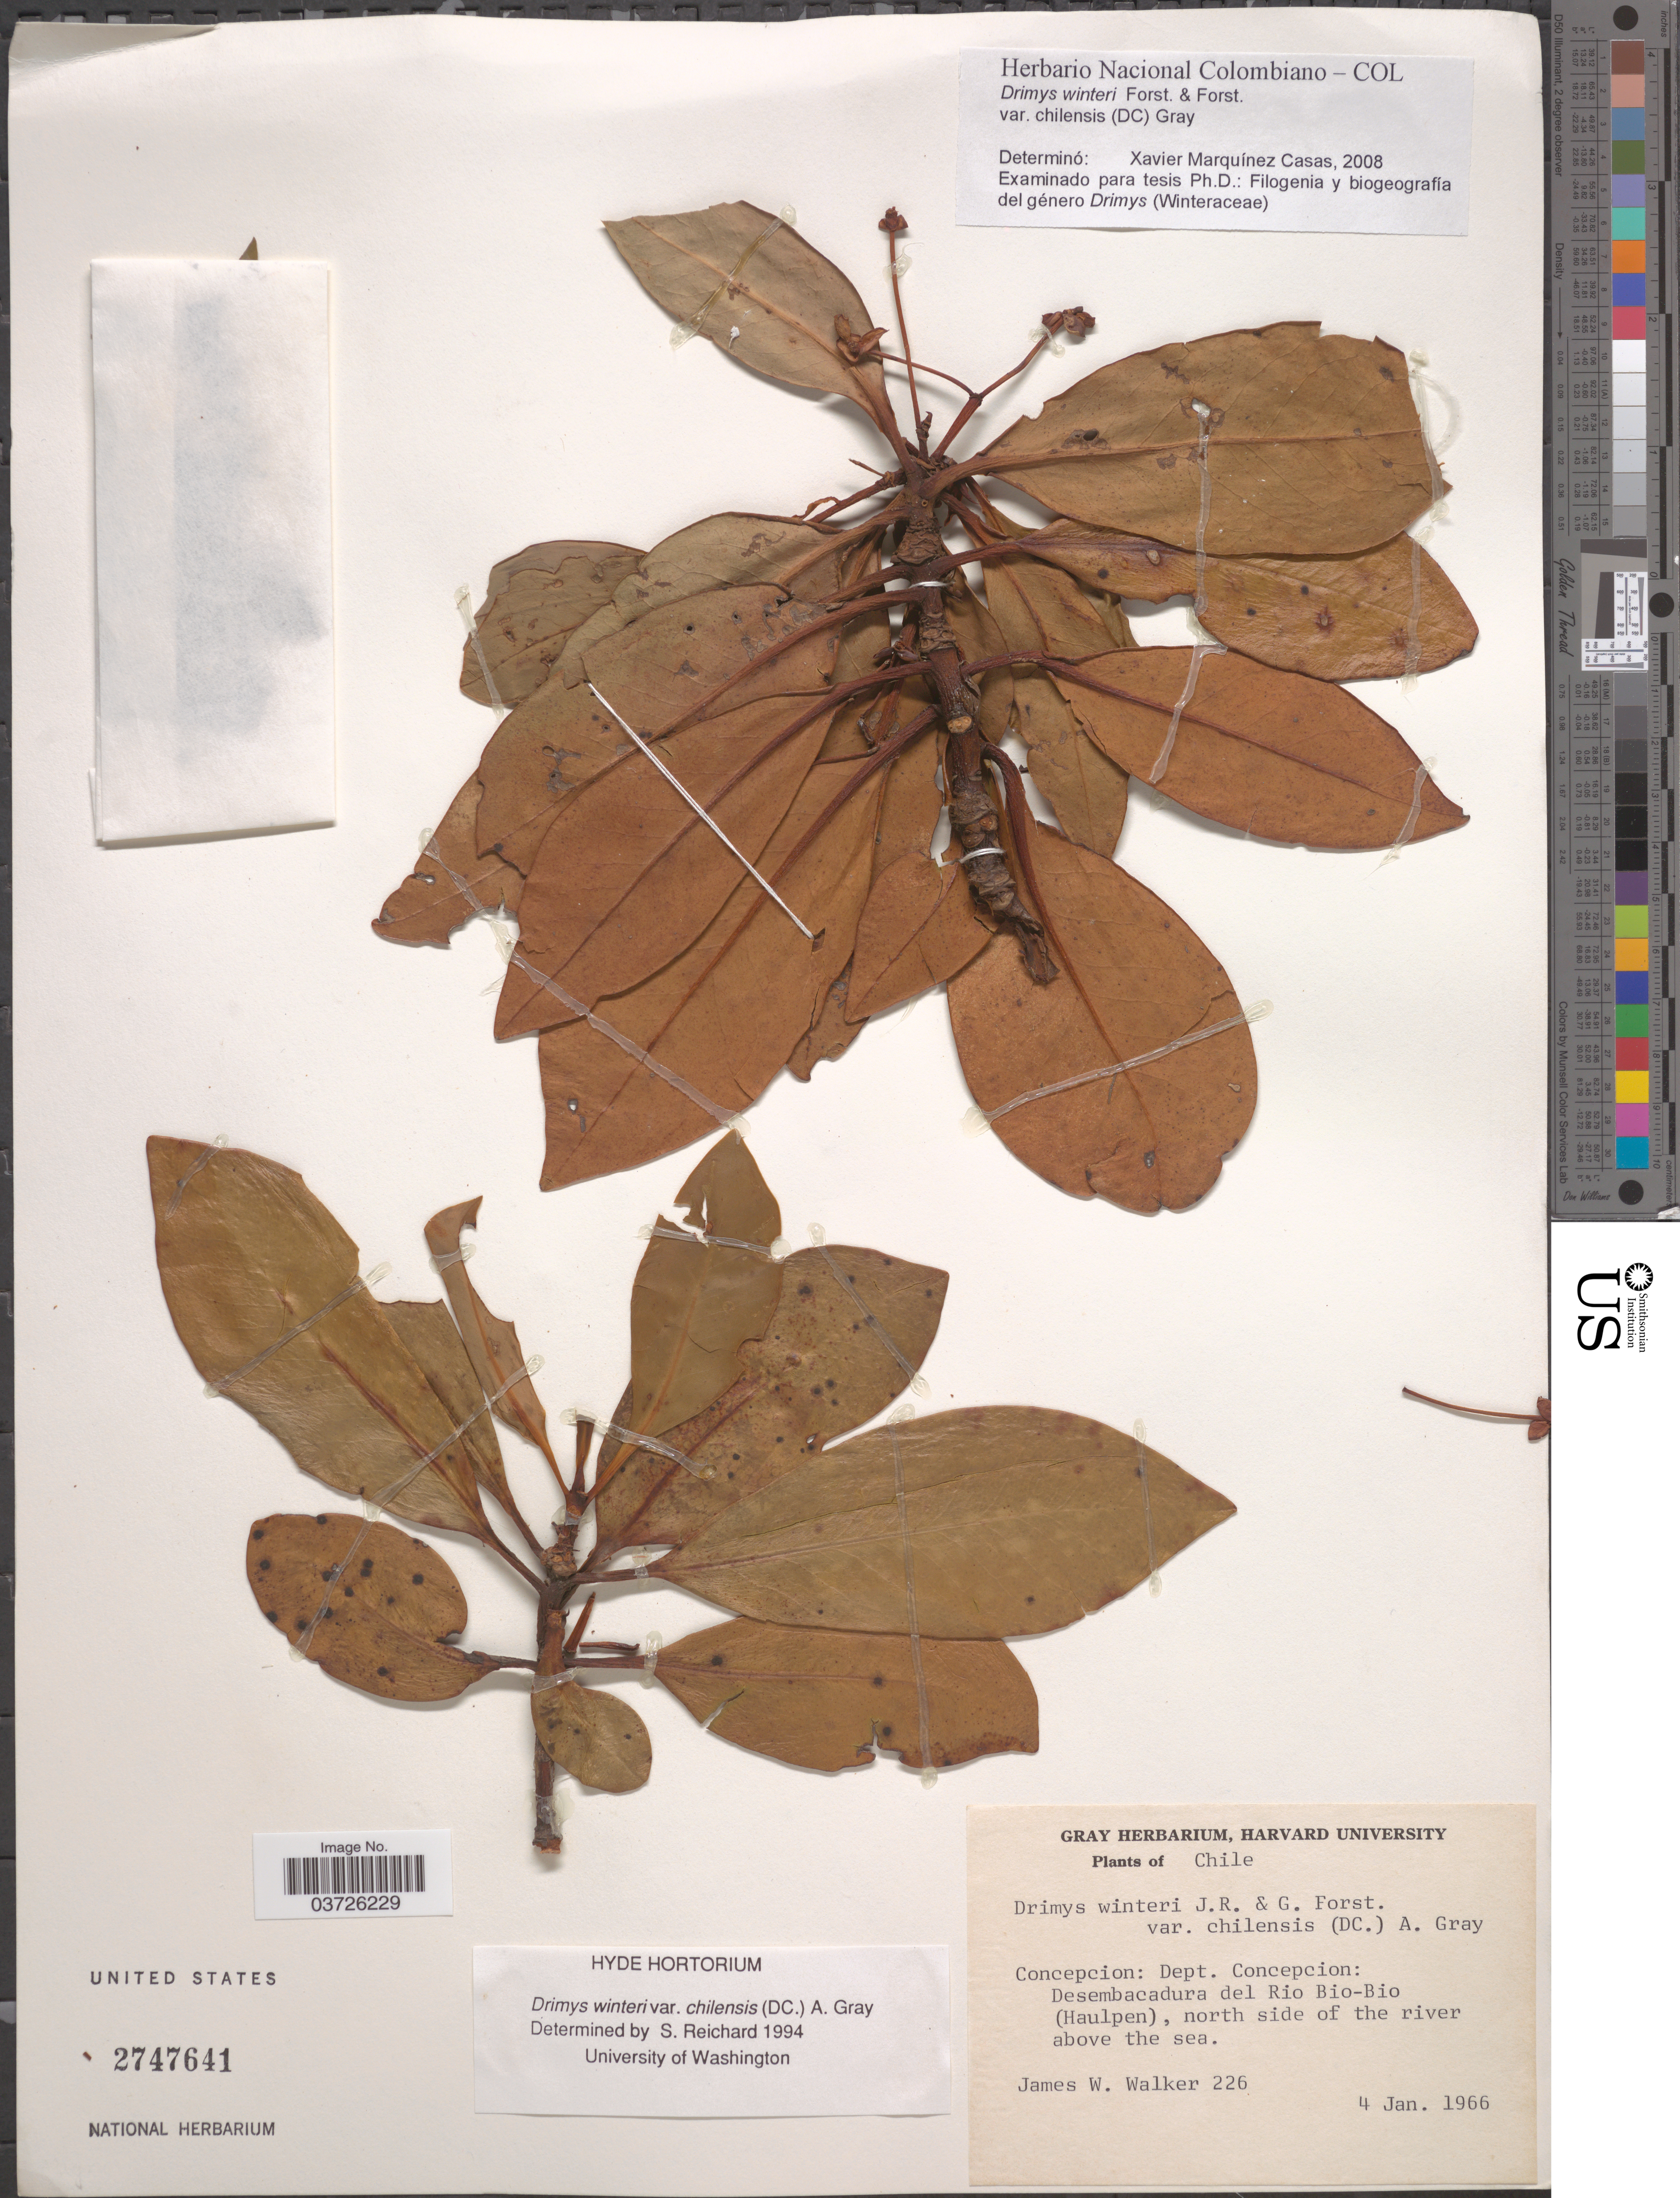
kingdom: Plantae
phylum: Tracheophyta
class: Magnoliopsida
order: Canellales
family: Winteraceae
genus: Drimys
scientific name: Drimys winteri var. chilensis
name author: (DC.) A. Gray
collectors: J. W. Walker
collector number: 226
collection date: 1966-01-04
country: Chile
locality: Concepcion: Dept. Concepcion; Desembacadura del Rio Bio-Bio (Haulpen), north side of the river above the sea.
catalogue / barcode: US 2747641